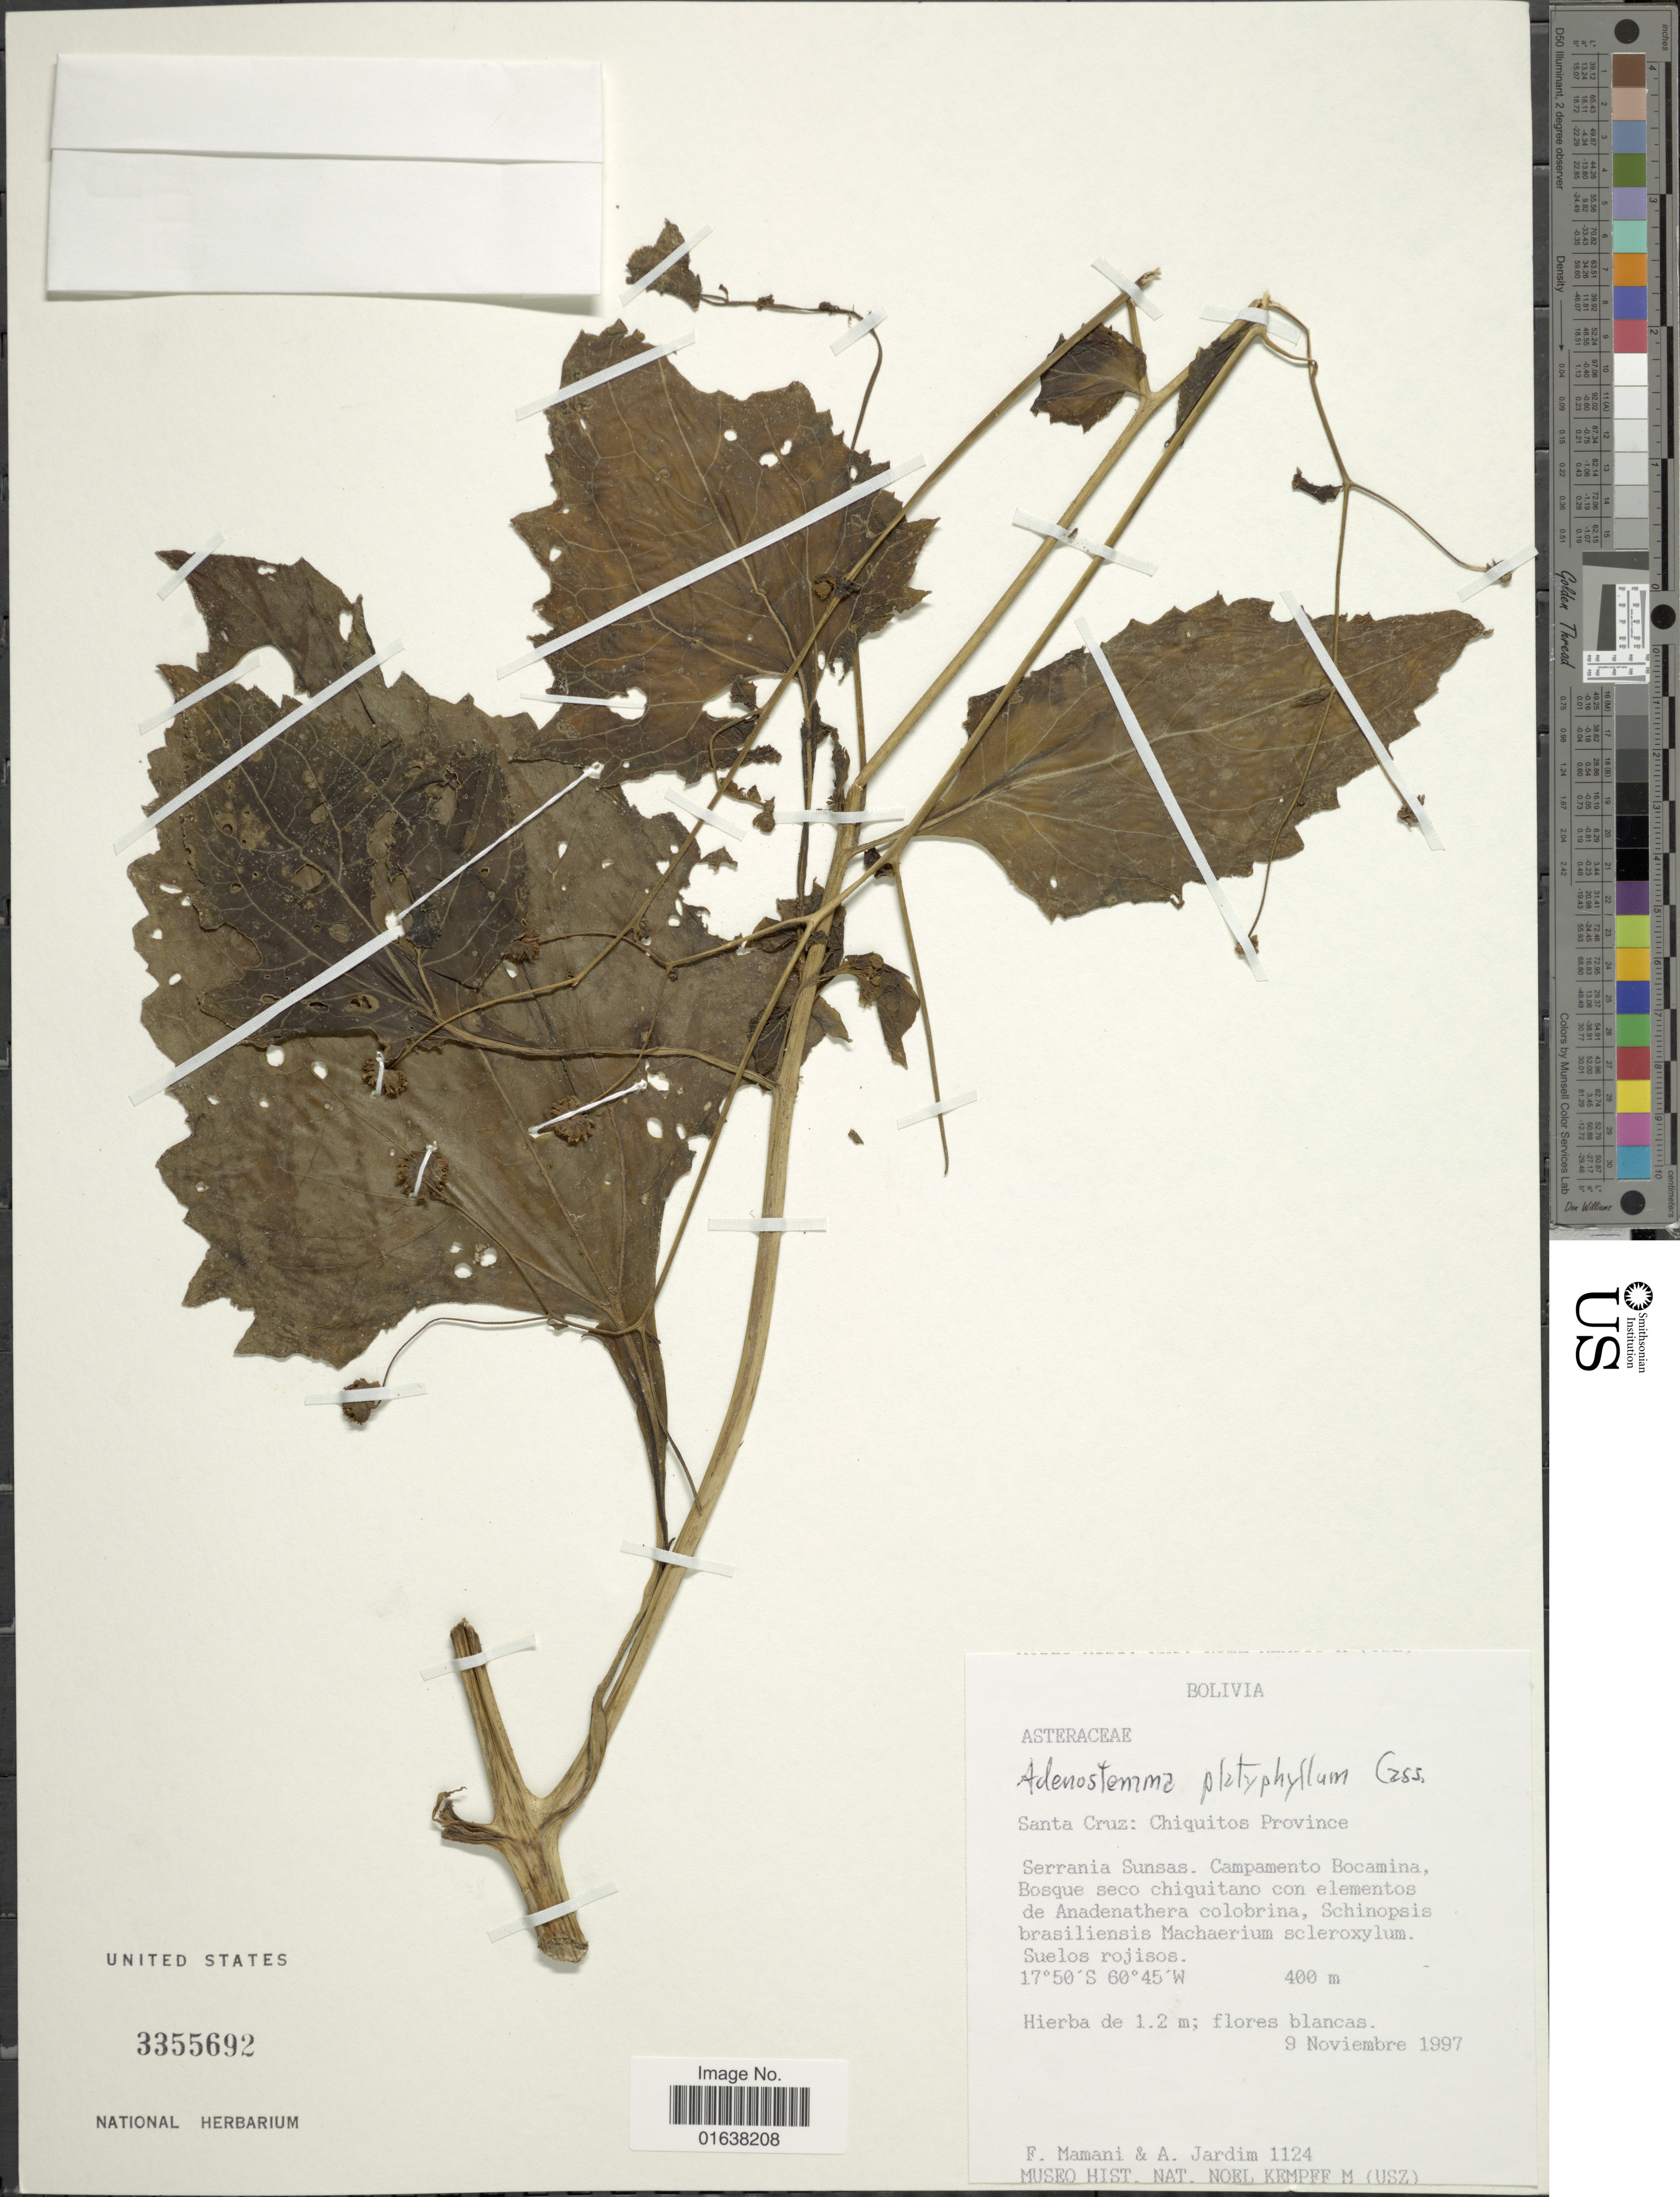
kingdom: Plantae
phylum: Tracheophyta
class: Magnoliopsida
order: Asterales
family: Asteraceae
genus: Adenostemma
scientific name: Adenostemma platyphyllum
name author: Cass.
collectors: F. Mamani & A. Jardim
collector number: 1124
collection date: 1997-11-09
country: Bolivia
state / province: Santa Cruz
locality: Chiquitos Province. Serrania Sunsas. Campamento Bocamina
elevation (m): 400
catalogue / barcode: US 3355692